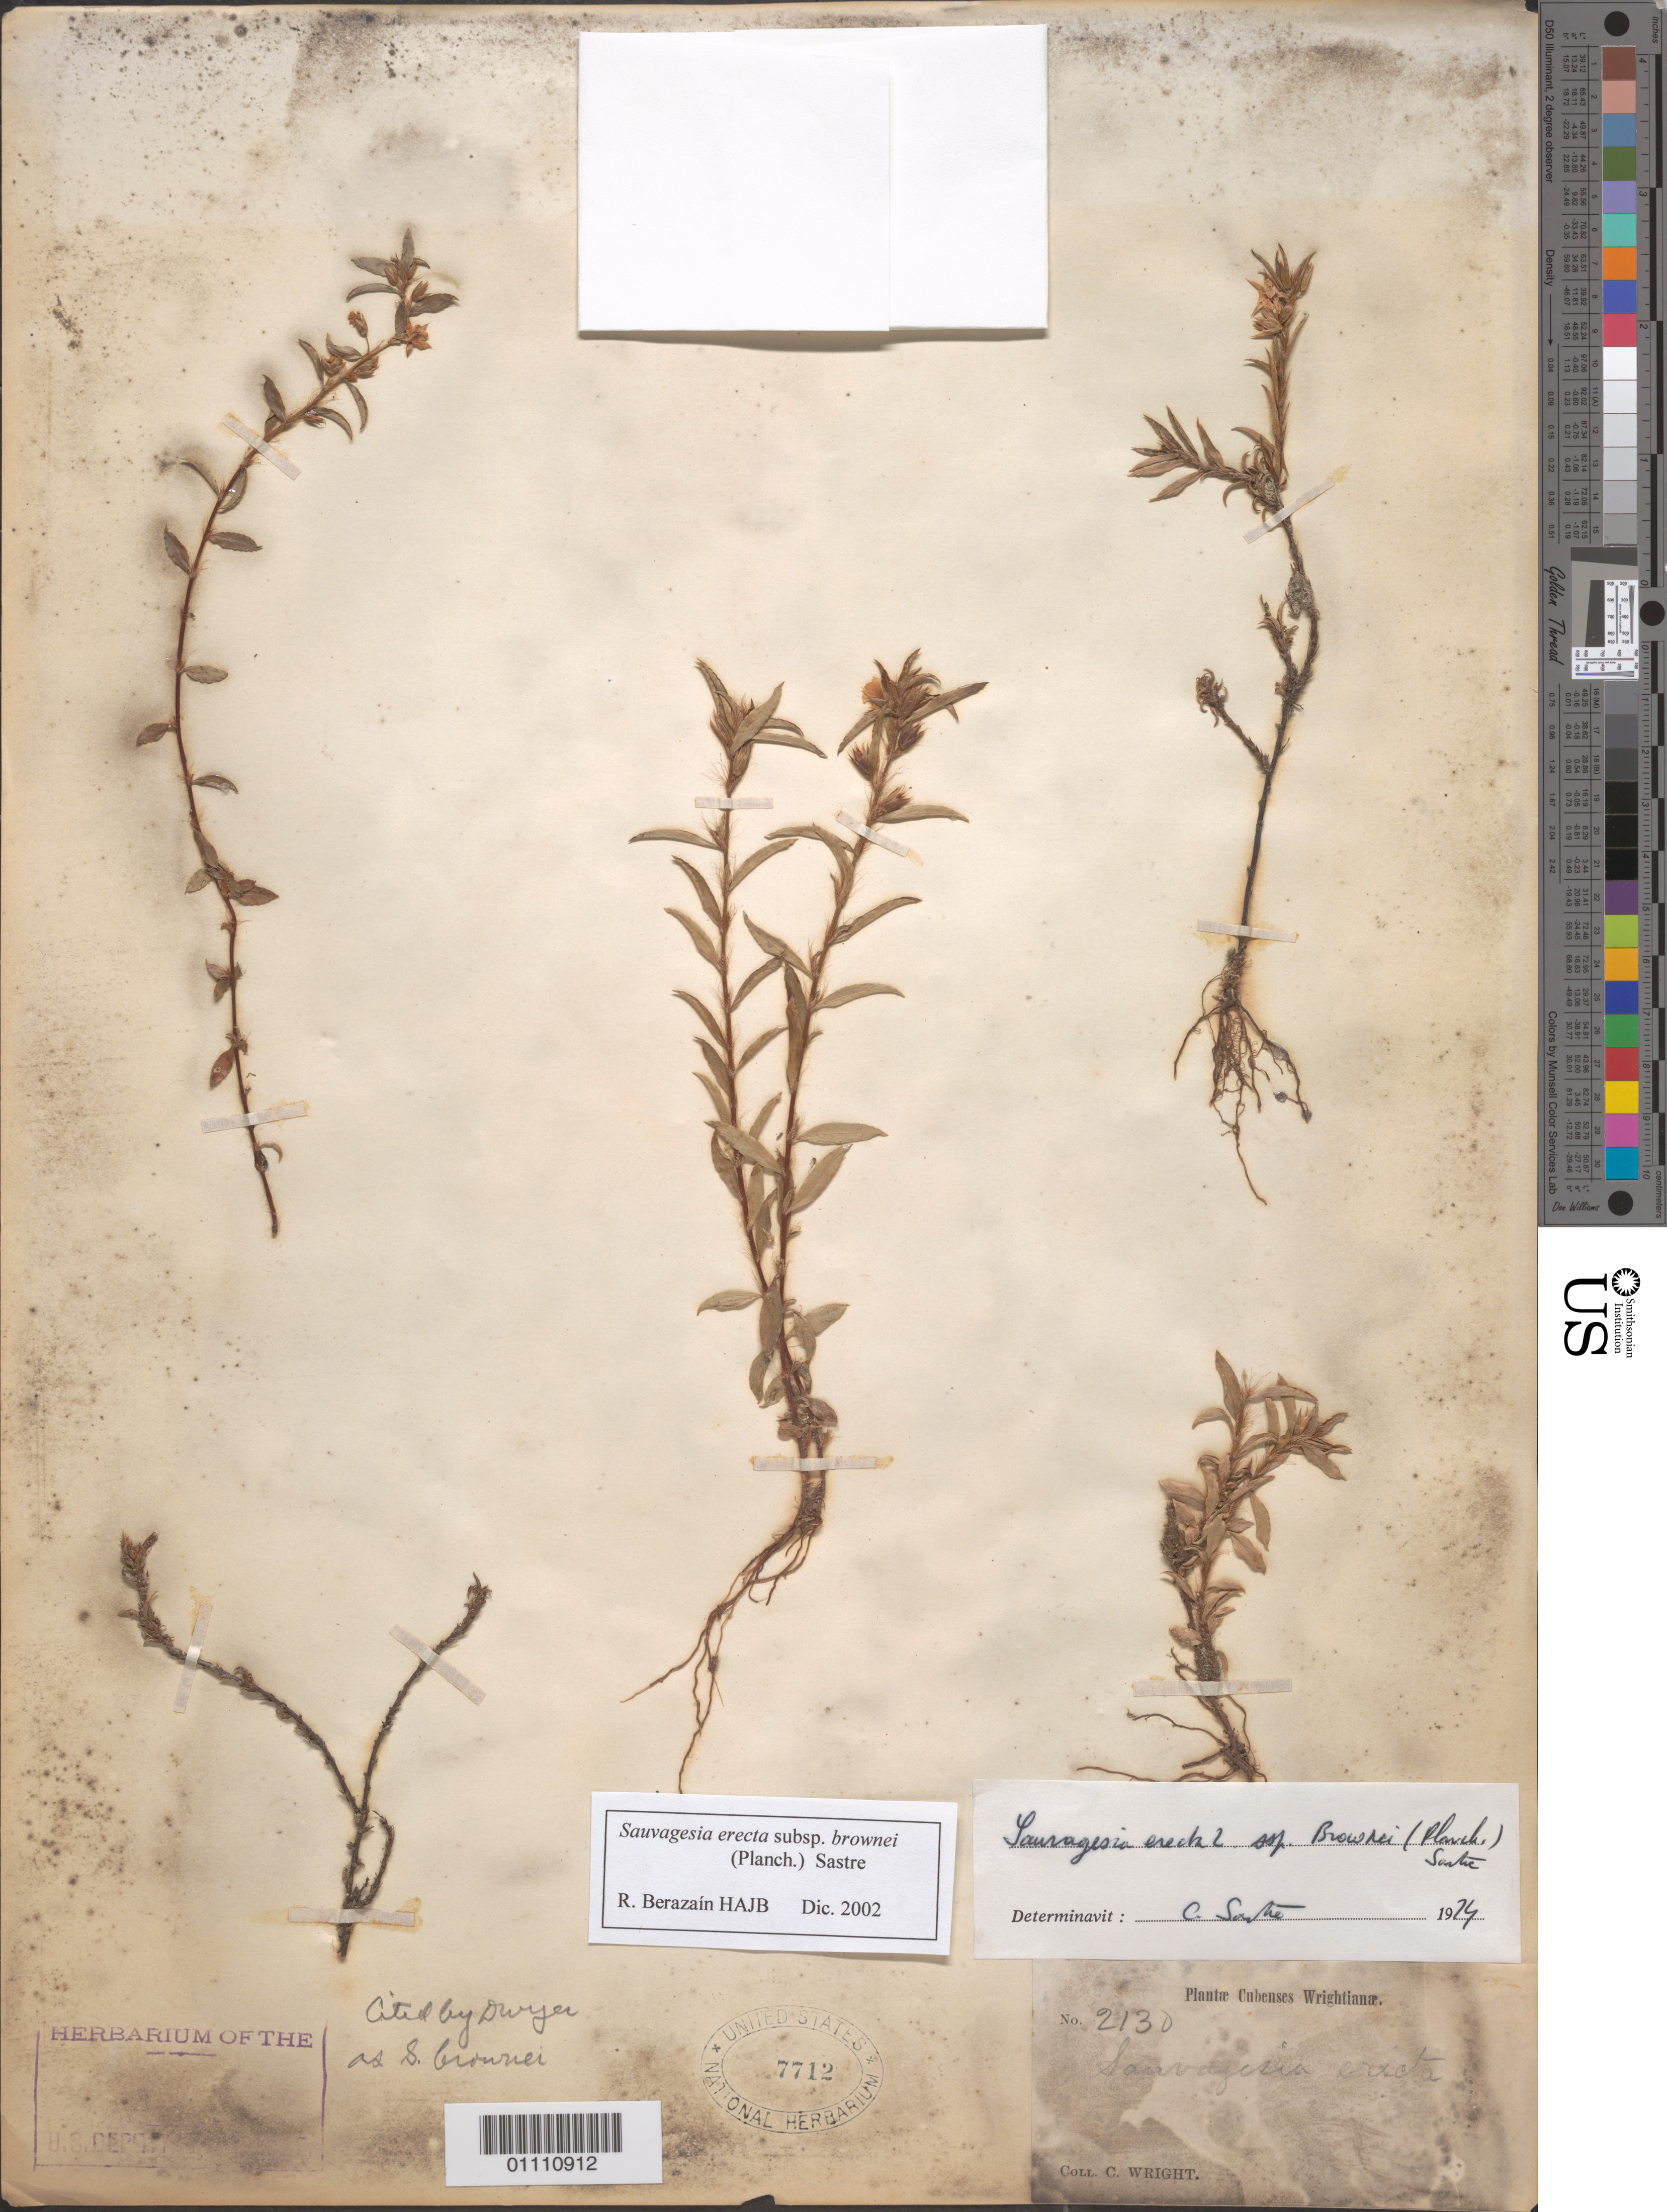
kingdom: Plantae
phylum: Tracheophyta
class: Magnoliopsida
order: Malpighiales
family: Ochnaceae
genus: Sauvagesia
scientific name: Sauvagesia erecta subsp. brownei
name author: (Planch.) Sastre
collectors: C. Wright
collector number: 2130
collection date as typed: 1800 to 1899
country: Cuba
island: Cuba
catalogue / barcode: US 7712